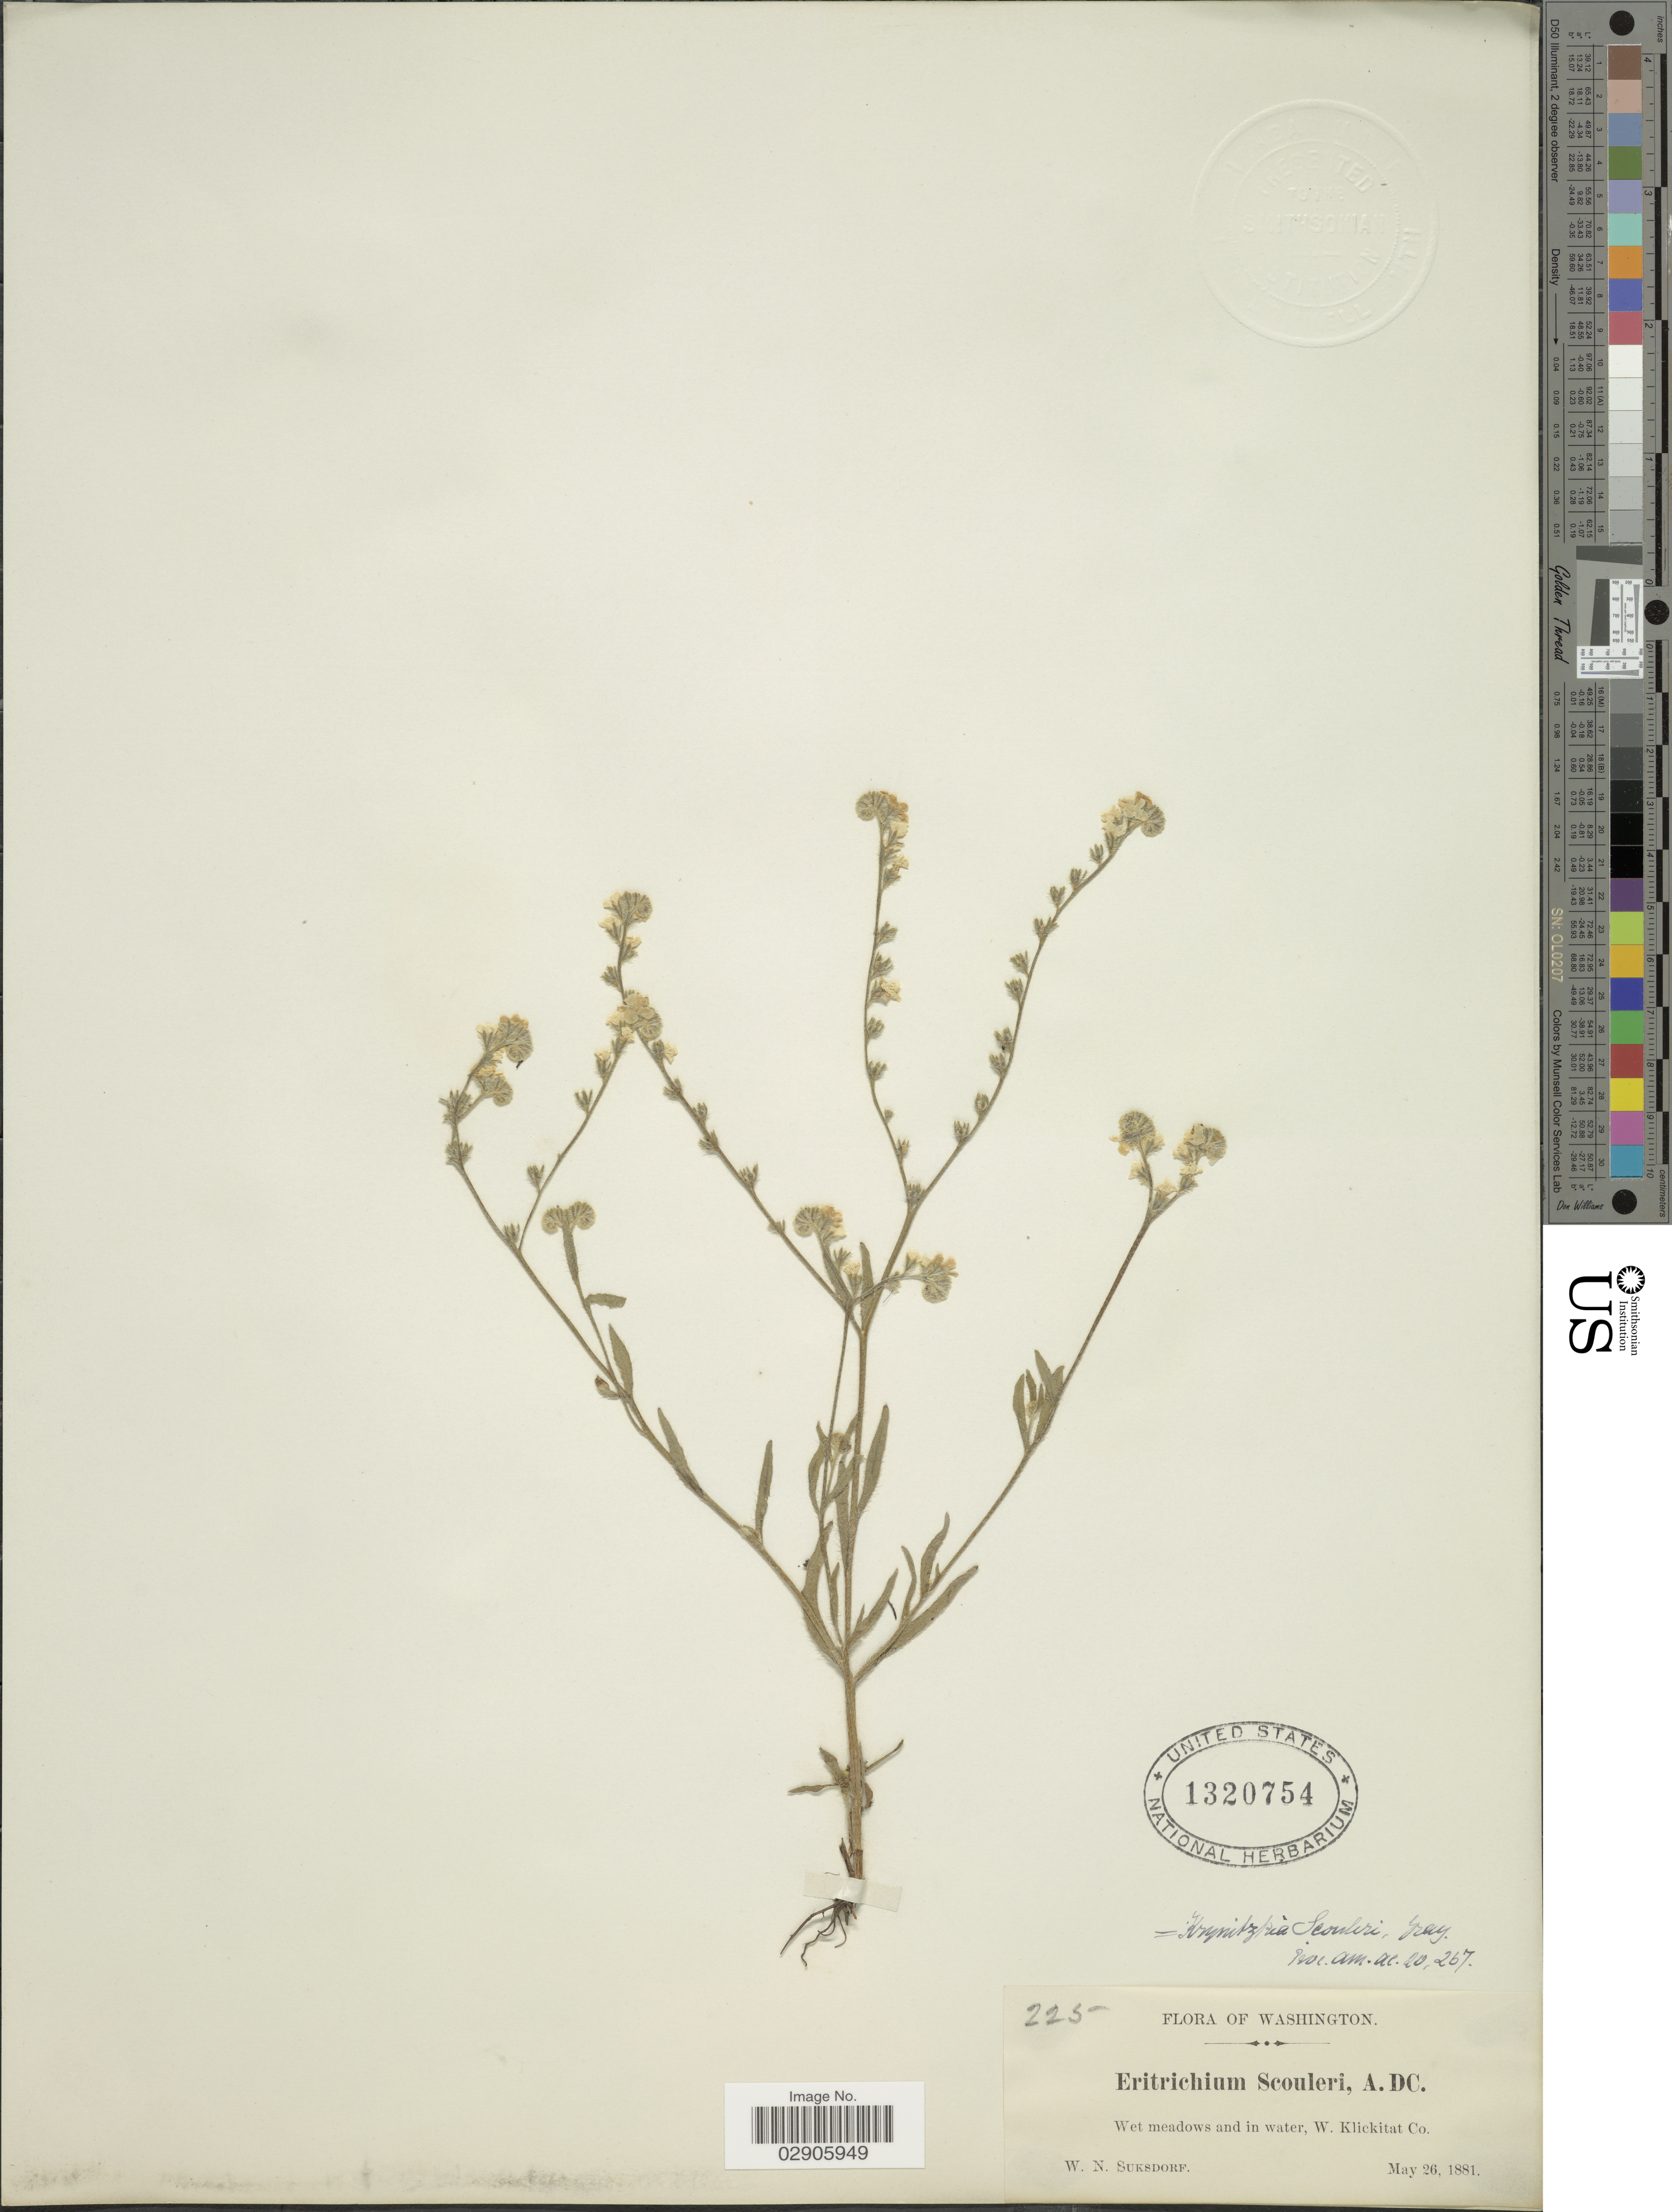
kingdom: Plantae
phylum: Tracheophyta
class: Magnoliopsida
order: Boraginales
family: Boraginaceae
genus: Plagiobothrys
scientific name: Plagiobothrys scouleri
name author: I.M. Johnst.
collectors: W. N. Suksdorf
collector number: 225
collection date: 1881-05-26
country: United States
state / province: Washington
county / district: Klickitat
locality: Wet meadows and in water, W. Klickitat Co.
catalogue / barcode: US 1320754